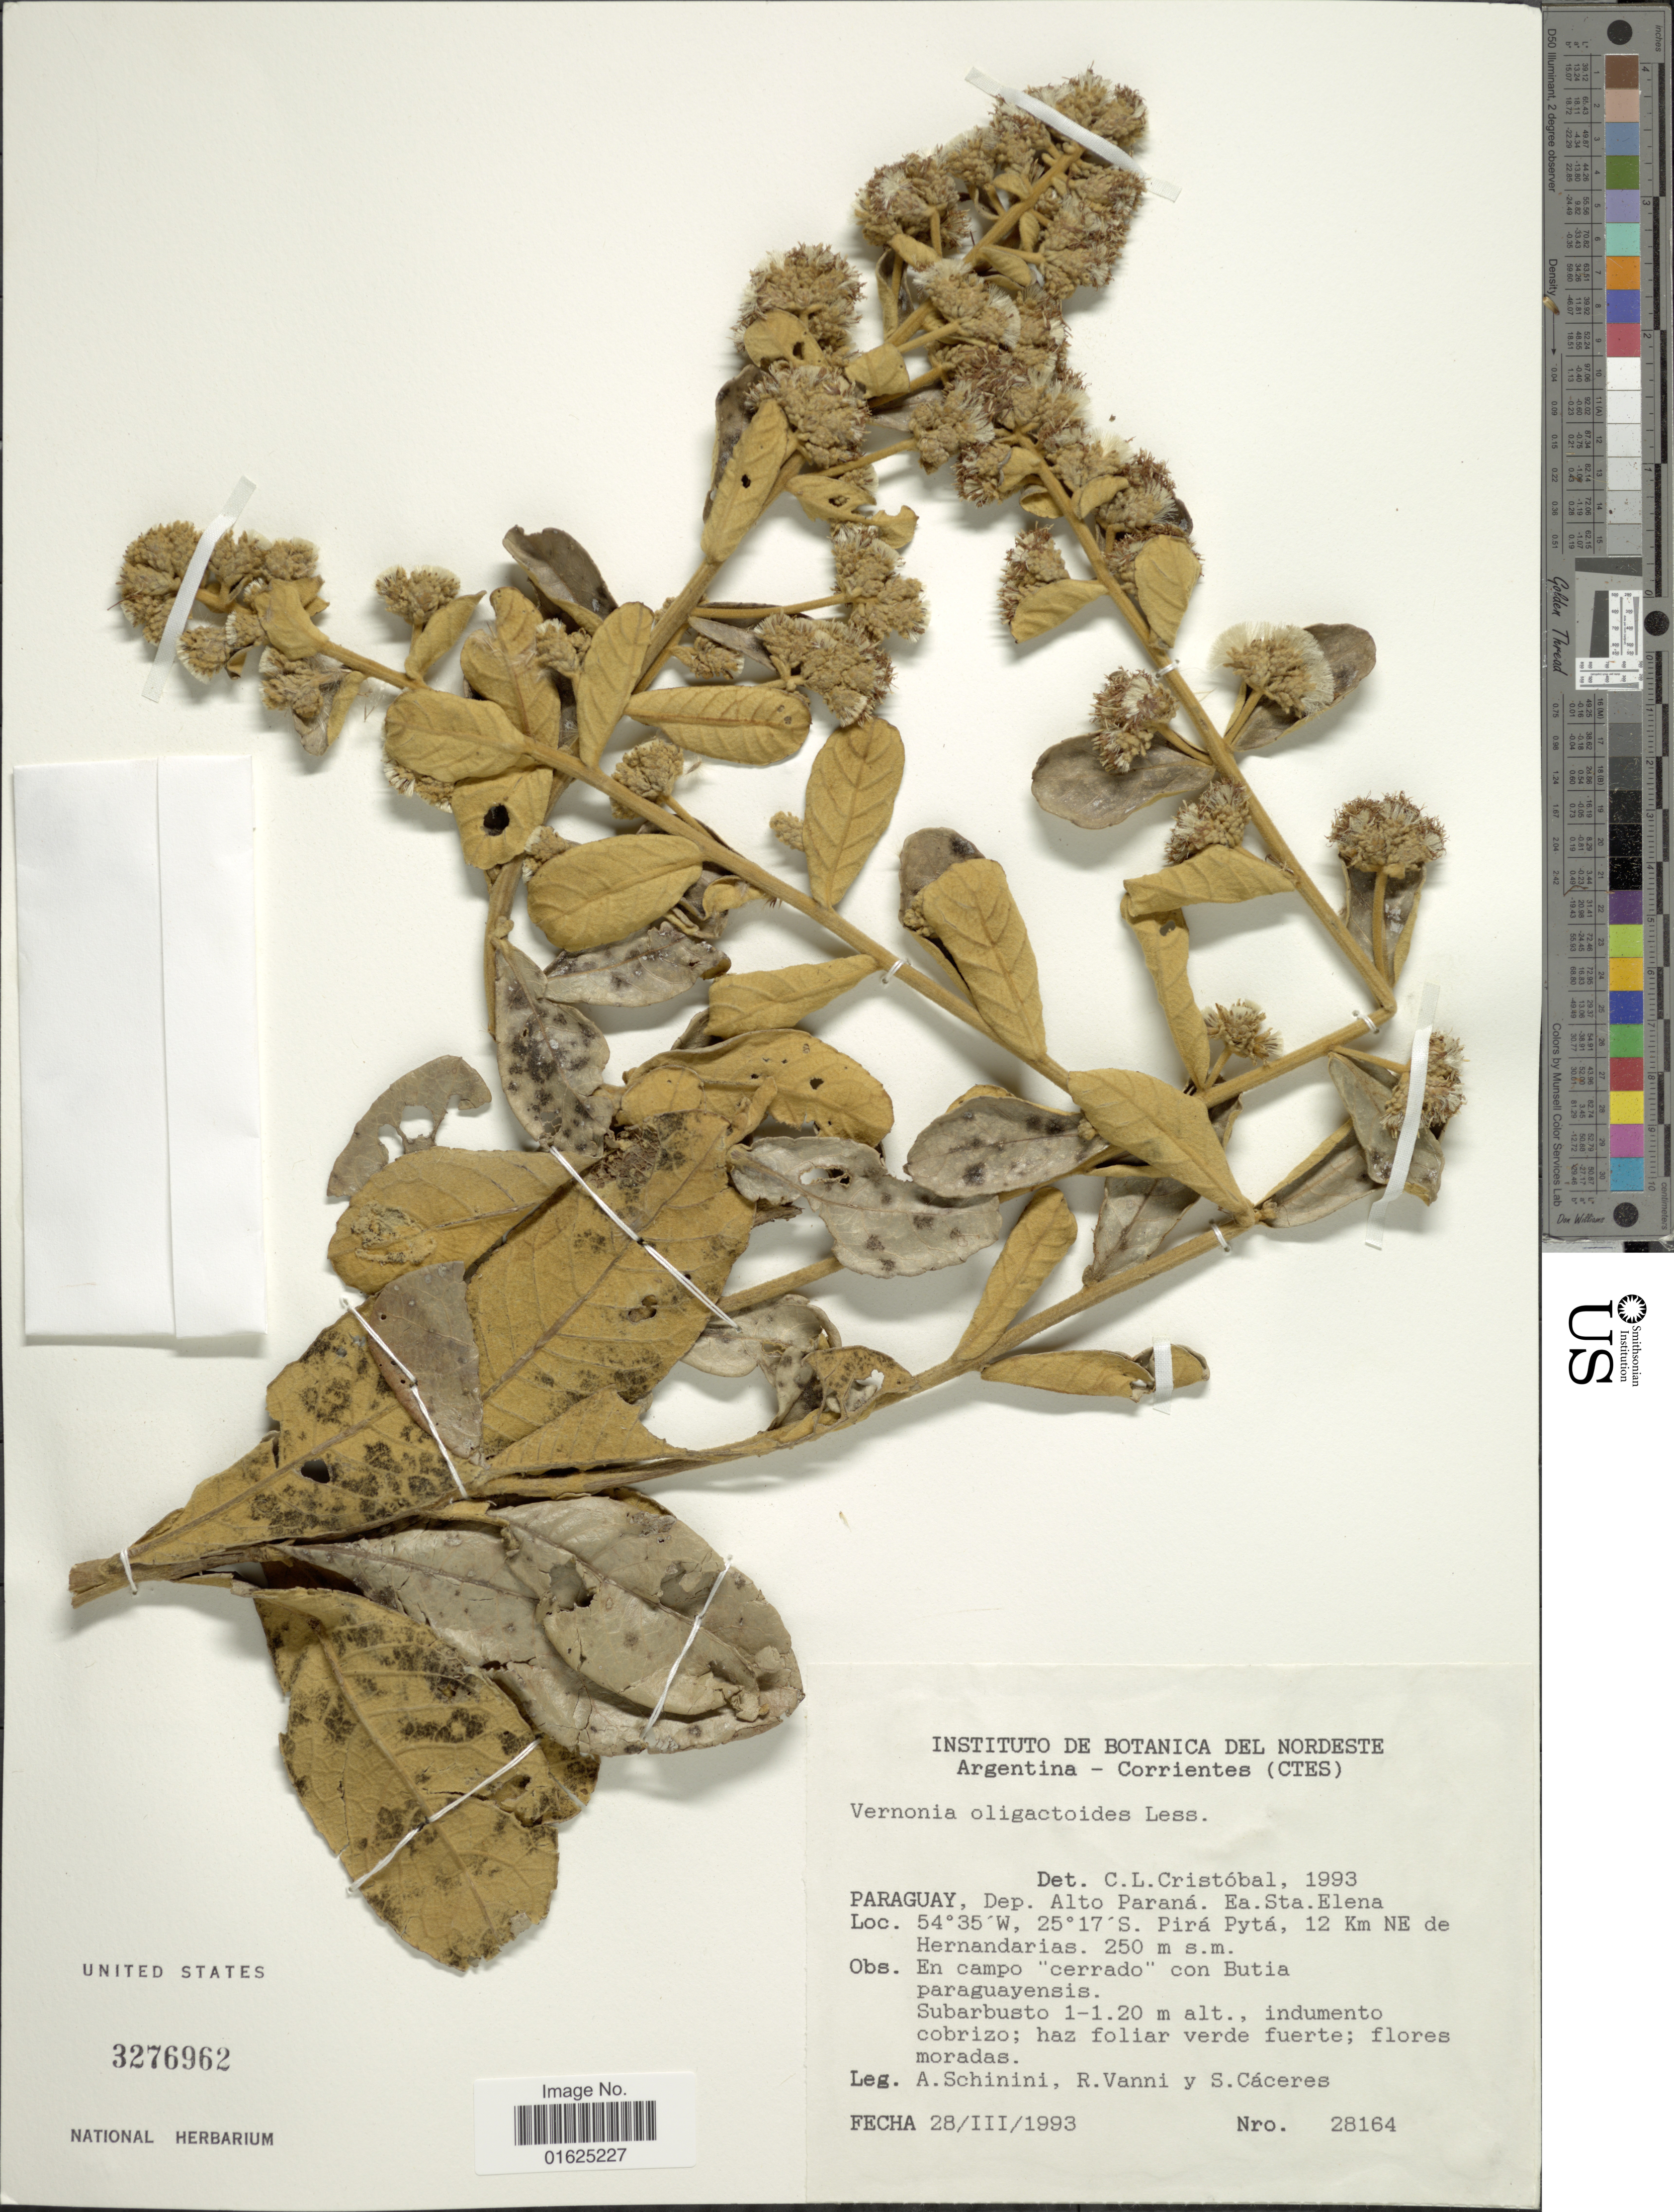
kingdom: Plantae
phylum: Tracheophyta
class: Magnoliopsida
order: Asterales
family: Asteraceae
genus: Vernonanthura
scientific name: Vernonanthura oligactoides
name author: (Less.) H. Rob.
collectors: A. Schinini, R. Vanni & S. Cáceres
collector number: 28164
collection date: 1993-03-28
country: Paraguay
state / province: Alto Parana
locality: Dep. Alto Paraná. Ea Sta Elena, Piráa Pytá, 12 Km NE de Hernandarias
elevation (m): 250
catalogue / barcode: US 3276962